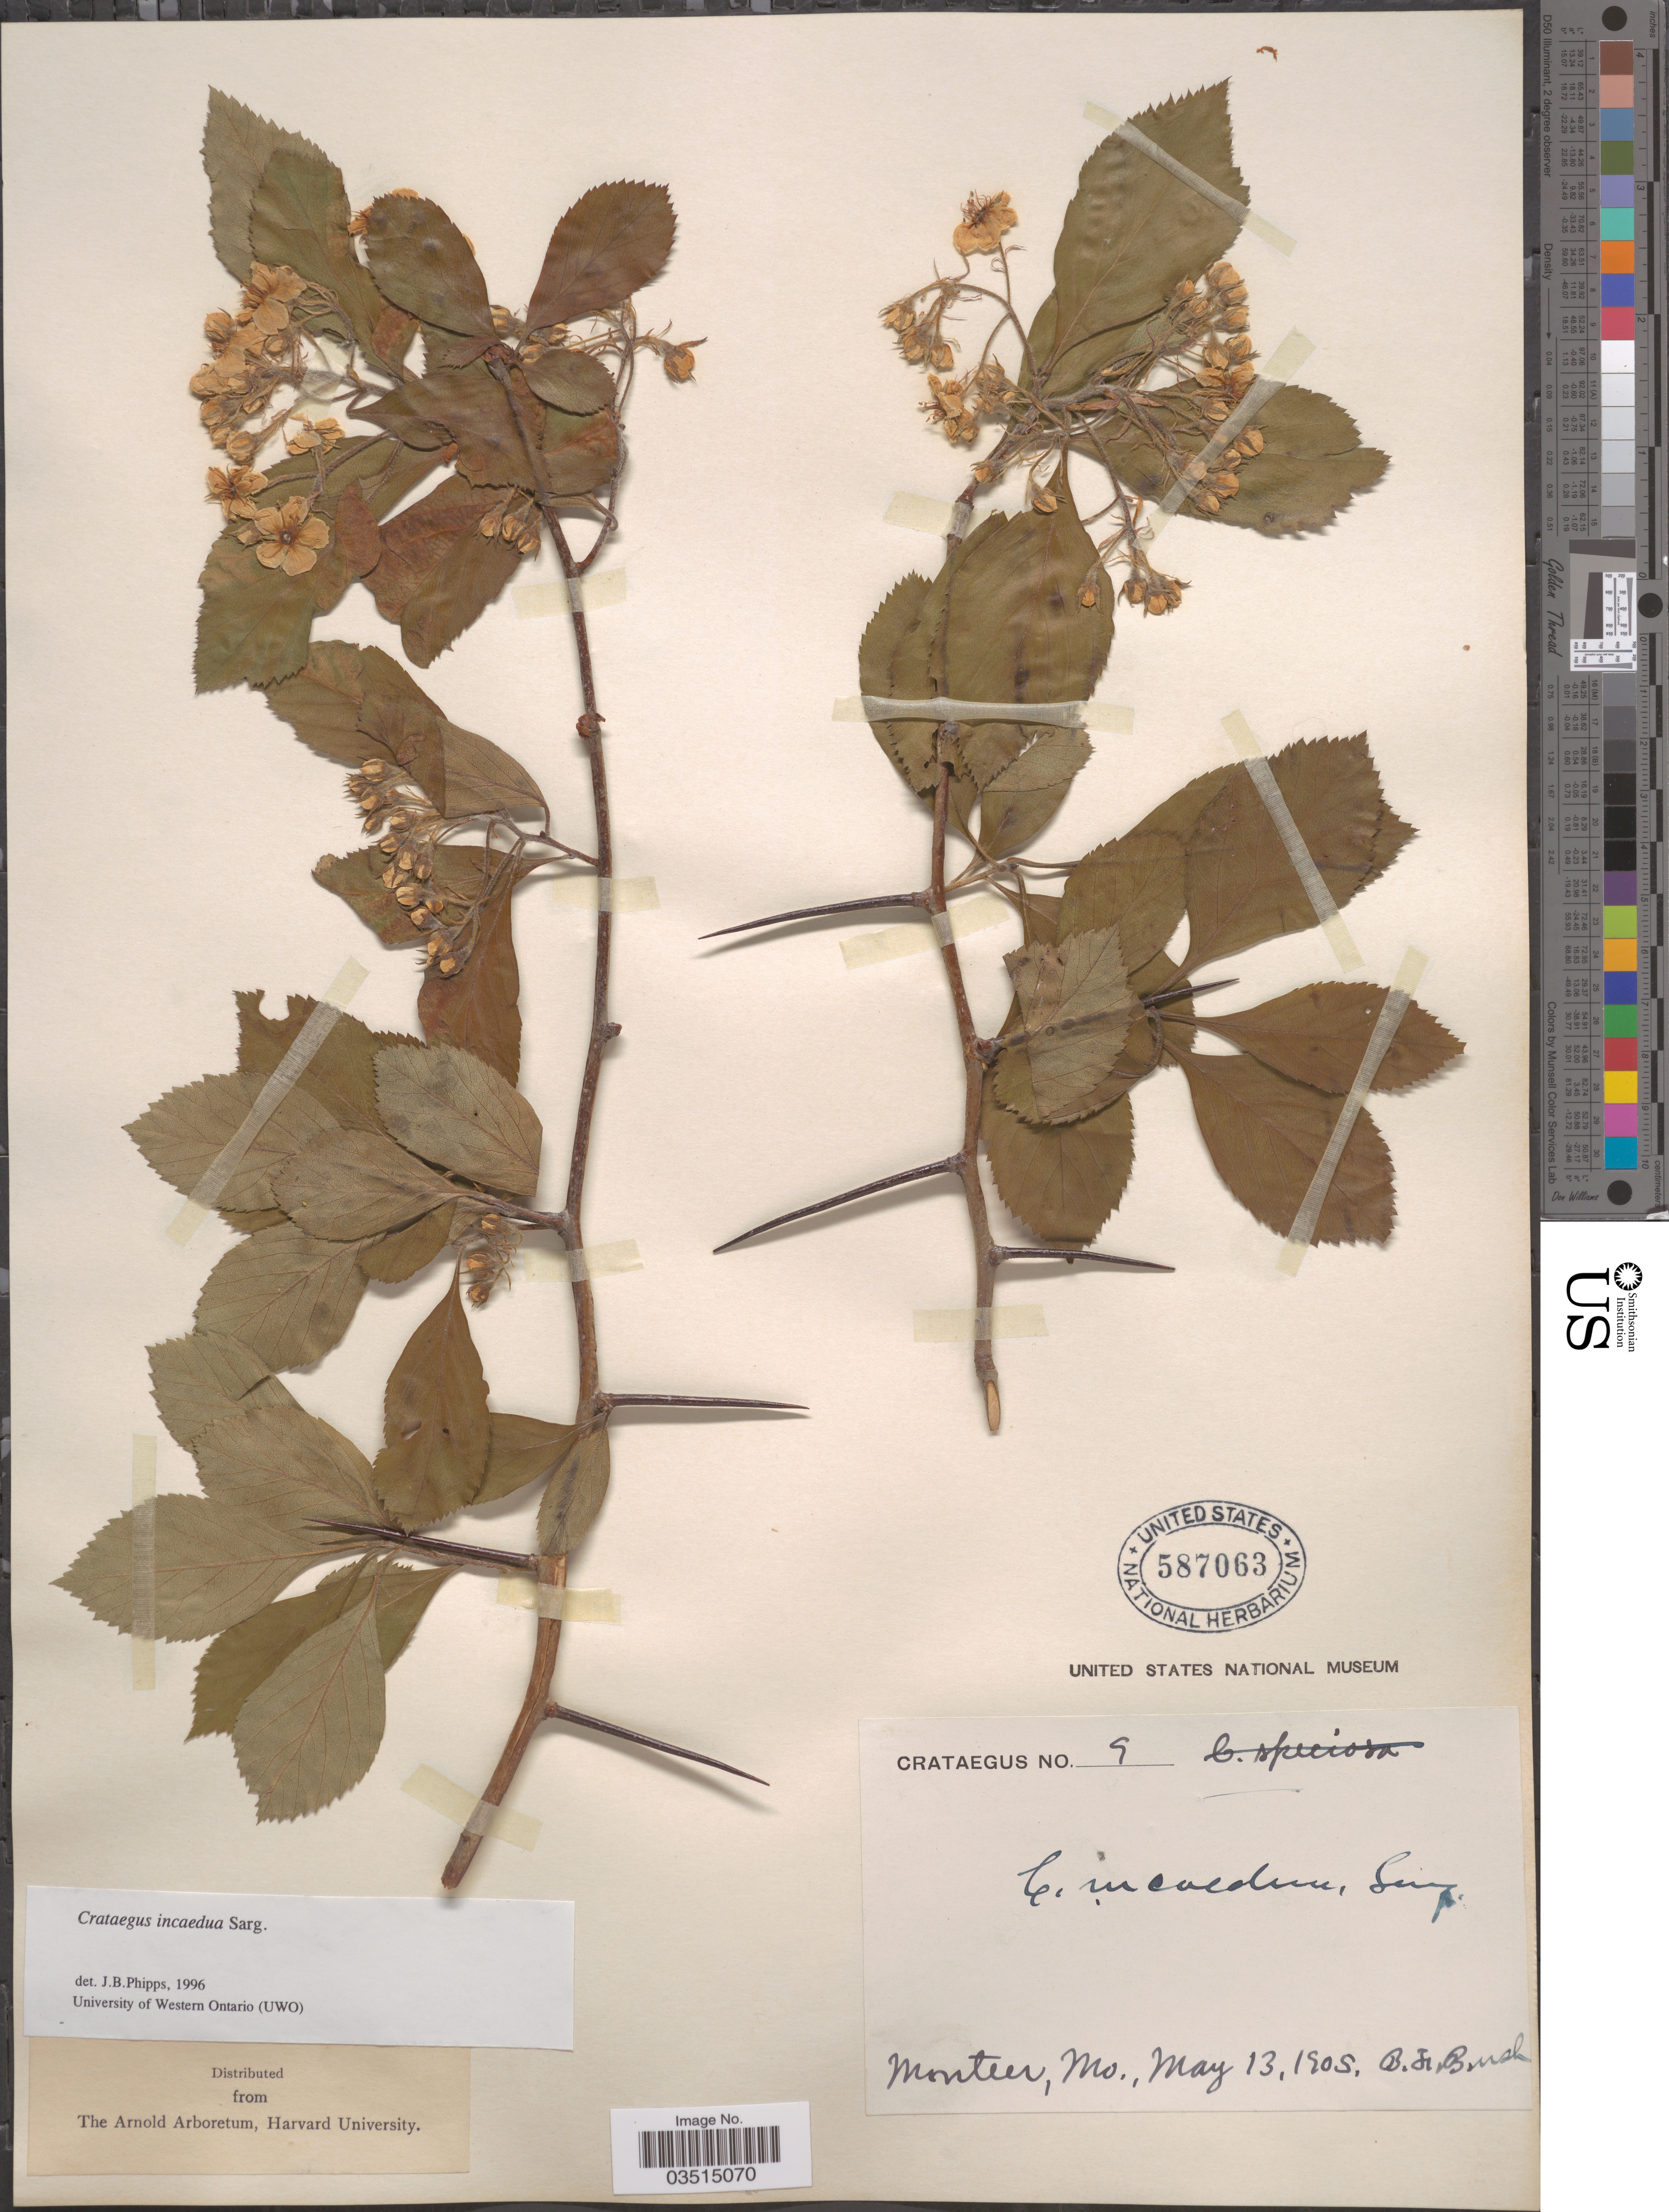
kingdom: Plantae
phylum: Tracheophyta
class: Magnoliopsida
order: Rosales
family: Rosaceae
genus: Crataegus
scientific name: Crataegus incaedua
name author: Sarg.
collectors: B. F. Bush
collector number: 9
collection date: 1905-05-13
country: United States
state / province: Missouri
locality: Monteer.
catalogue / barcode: US 587063